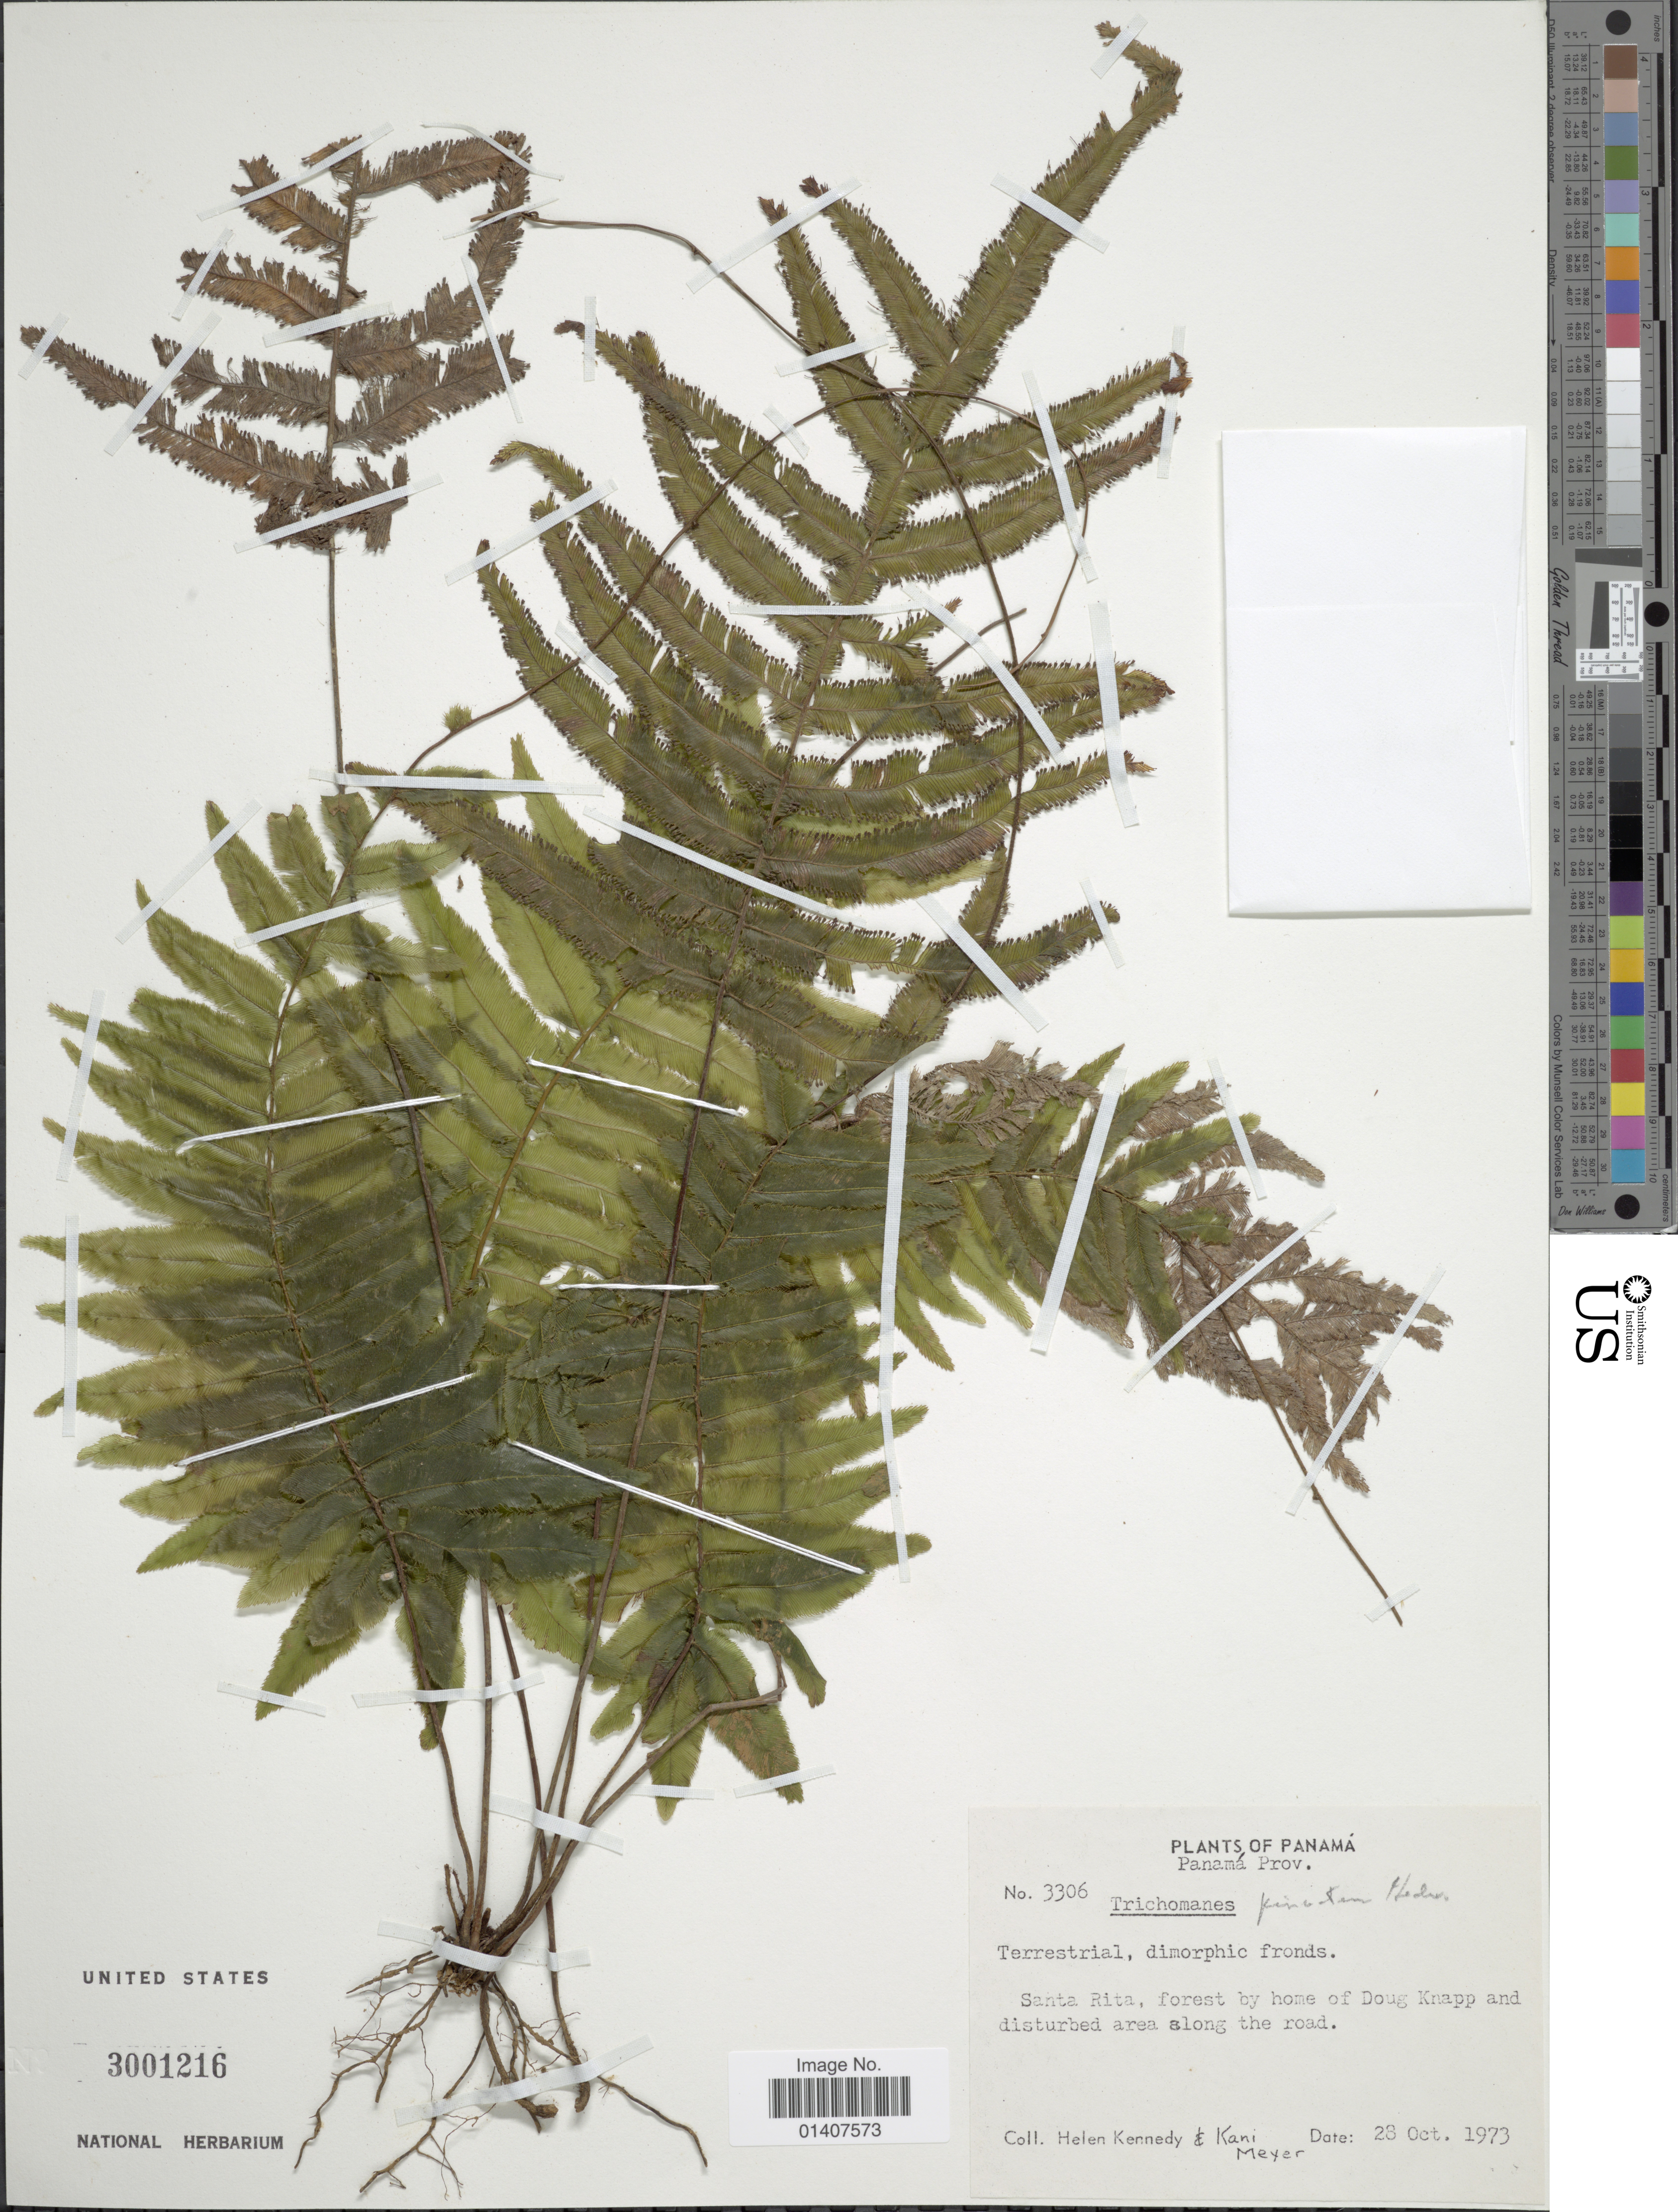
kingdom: Plantae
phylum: Tracheophyta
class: Polypodiopsida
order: Hymenophyllales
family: Hymenophyllaceae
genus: Trichomanes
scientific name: Trichomanes pinnatum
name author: Hedw.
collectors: H. Kennedy & K. I. Meyer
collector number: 3306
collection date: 1973-10-28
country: Panama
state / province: Panamá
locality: Panamá prov., Santa Rita, forest by home of Doug Knapp and disturbed area along the road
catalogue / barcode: US 3001216